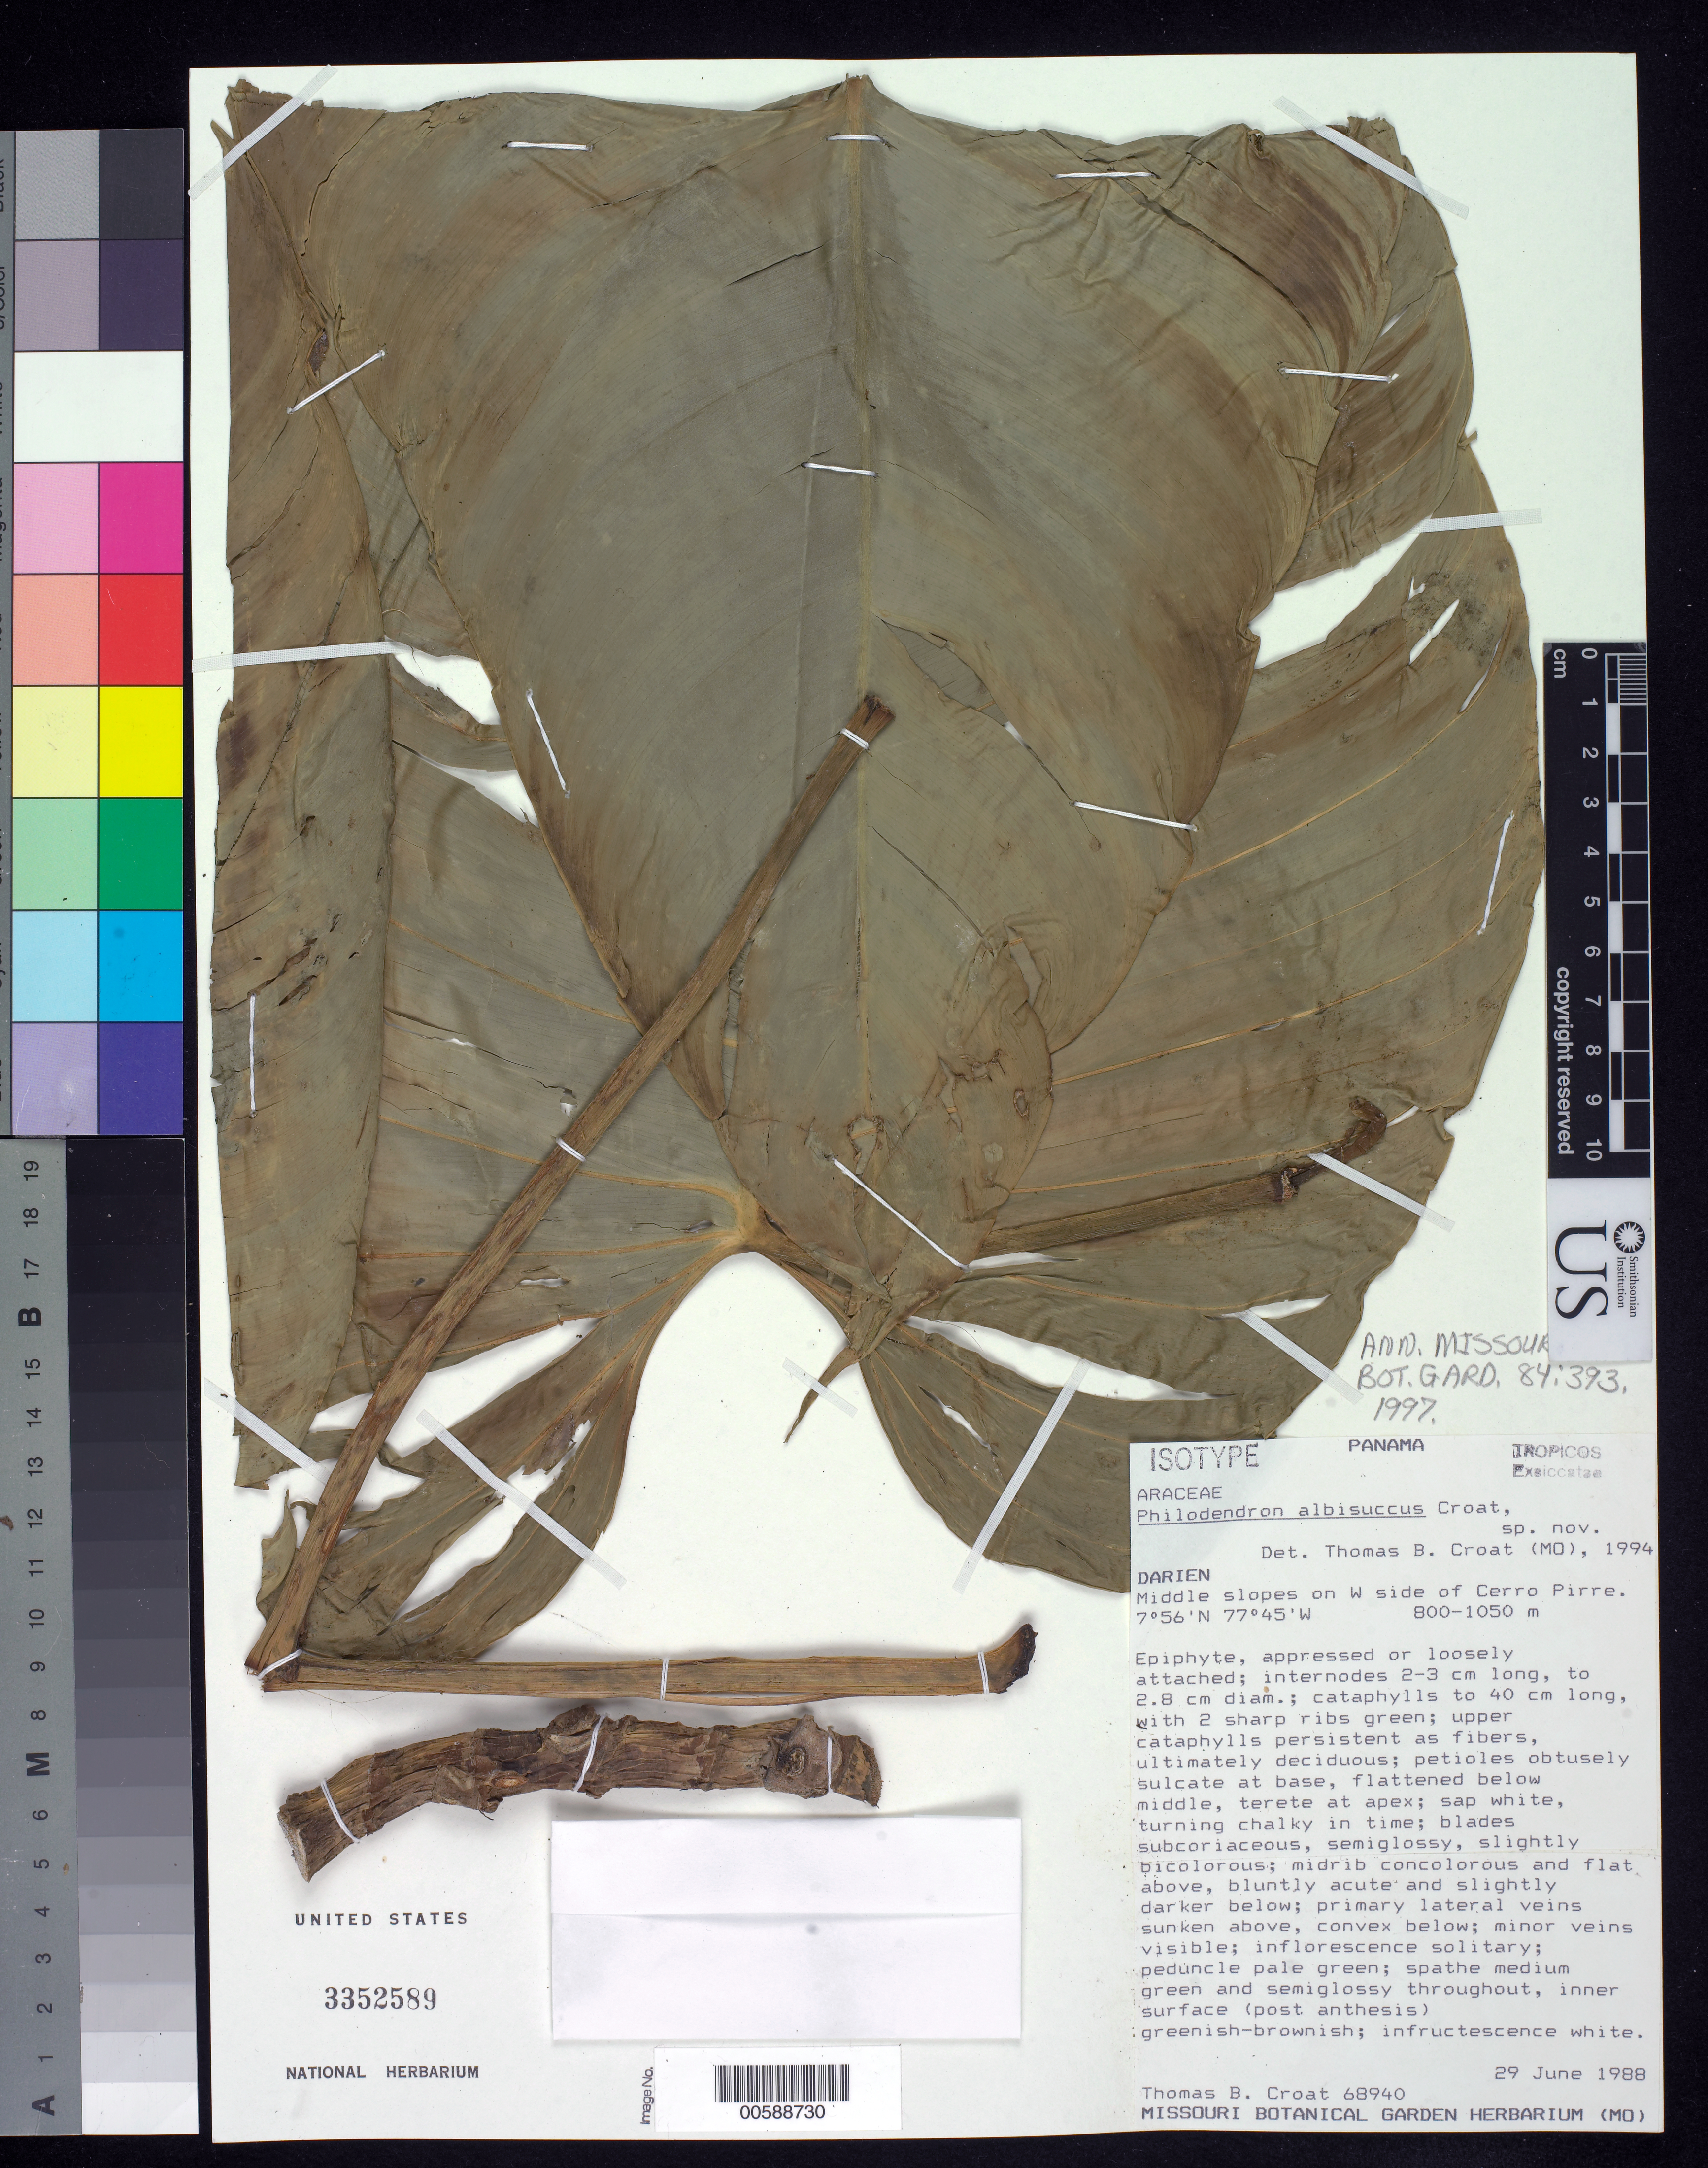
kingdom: Plantae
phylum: Tracheophyta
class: Liliopsida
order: Alismatales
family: Araceae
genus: Philodendron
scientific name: Philodendron albisuccus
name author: Croat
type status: Isotype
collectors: T. B. Croat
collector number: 68940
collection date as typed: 29 Jun 1988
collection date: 1988-06-29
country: Panama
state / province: Darién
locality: Middle slopes on W side of Cerro Pirre.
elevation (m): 800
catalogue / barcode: US 3352589